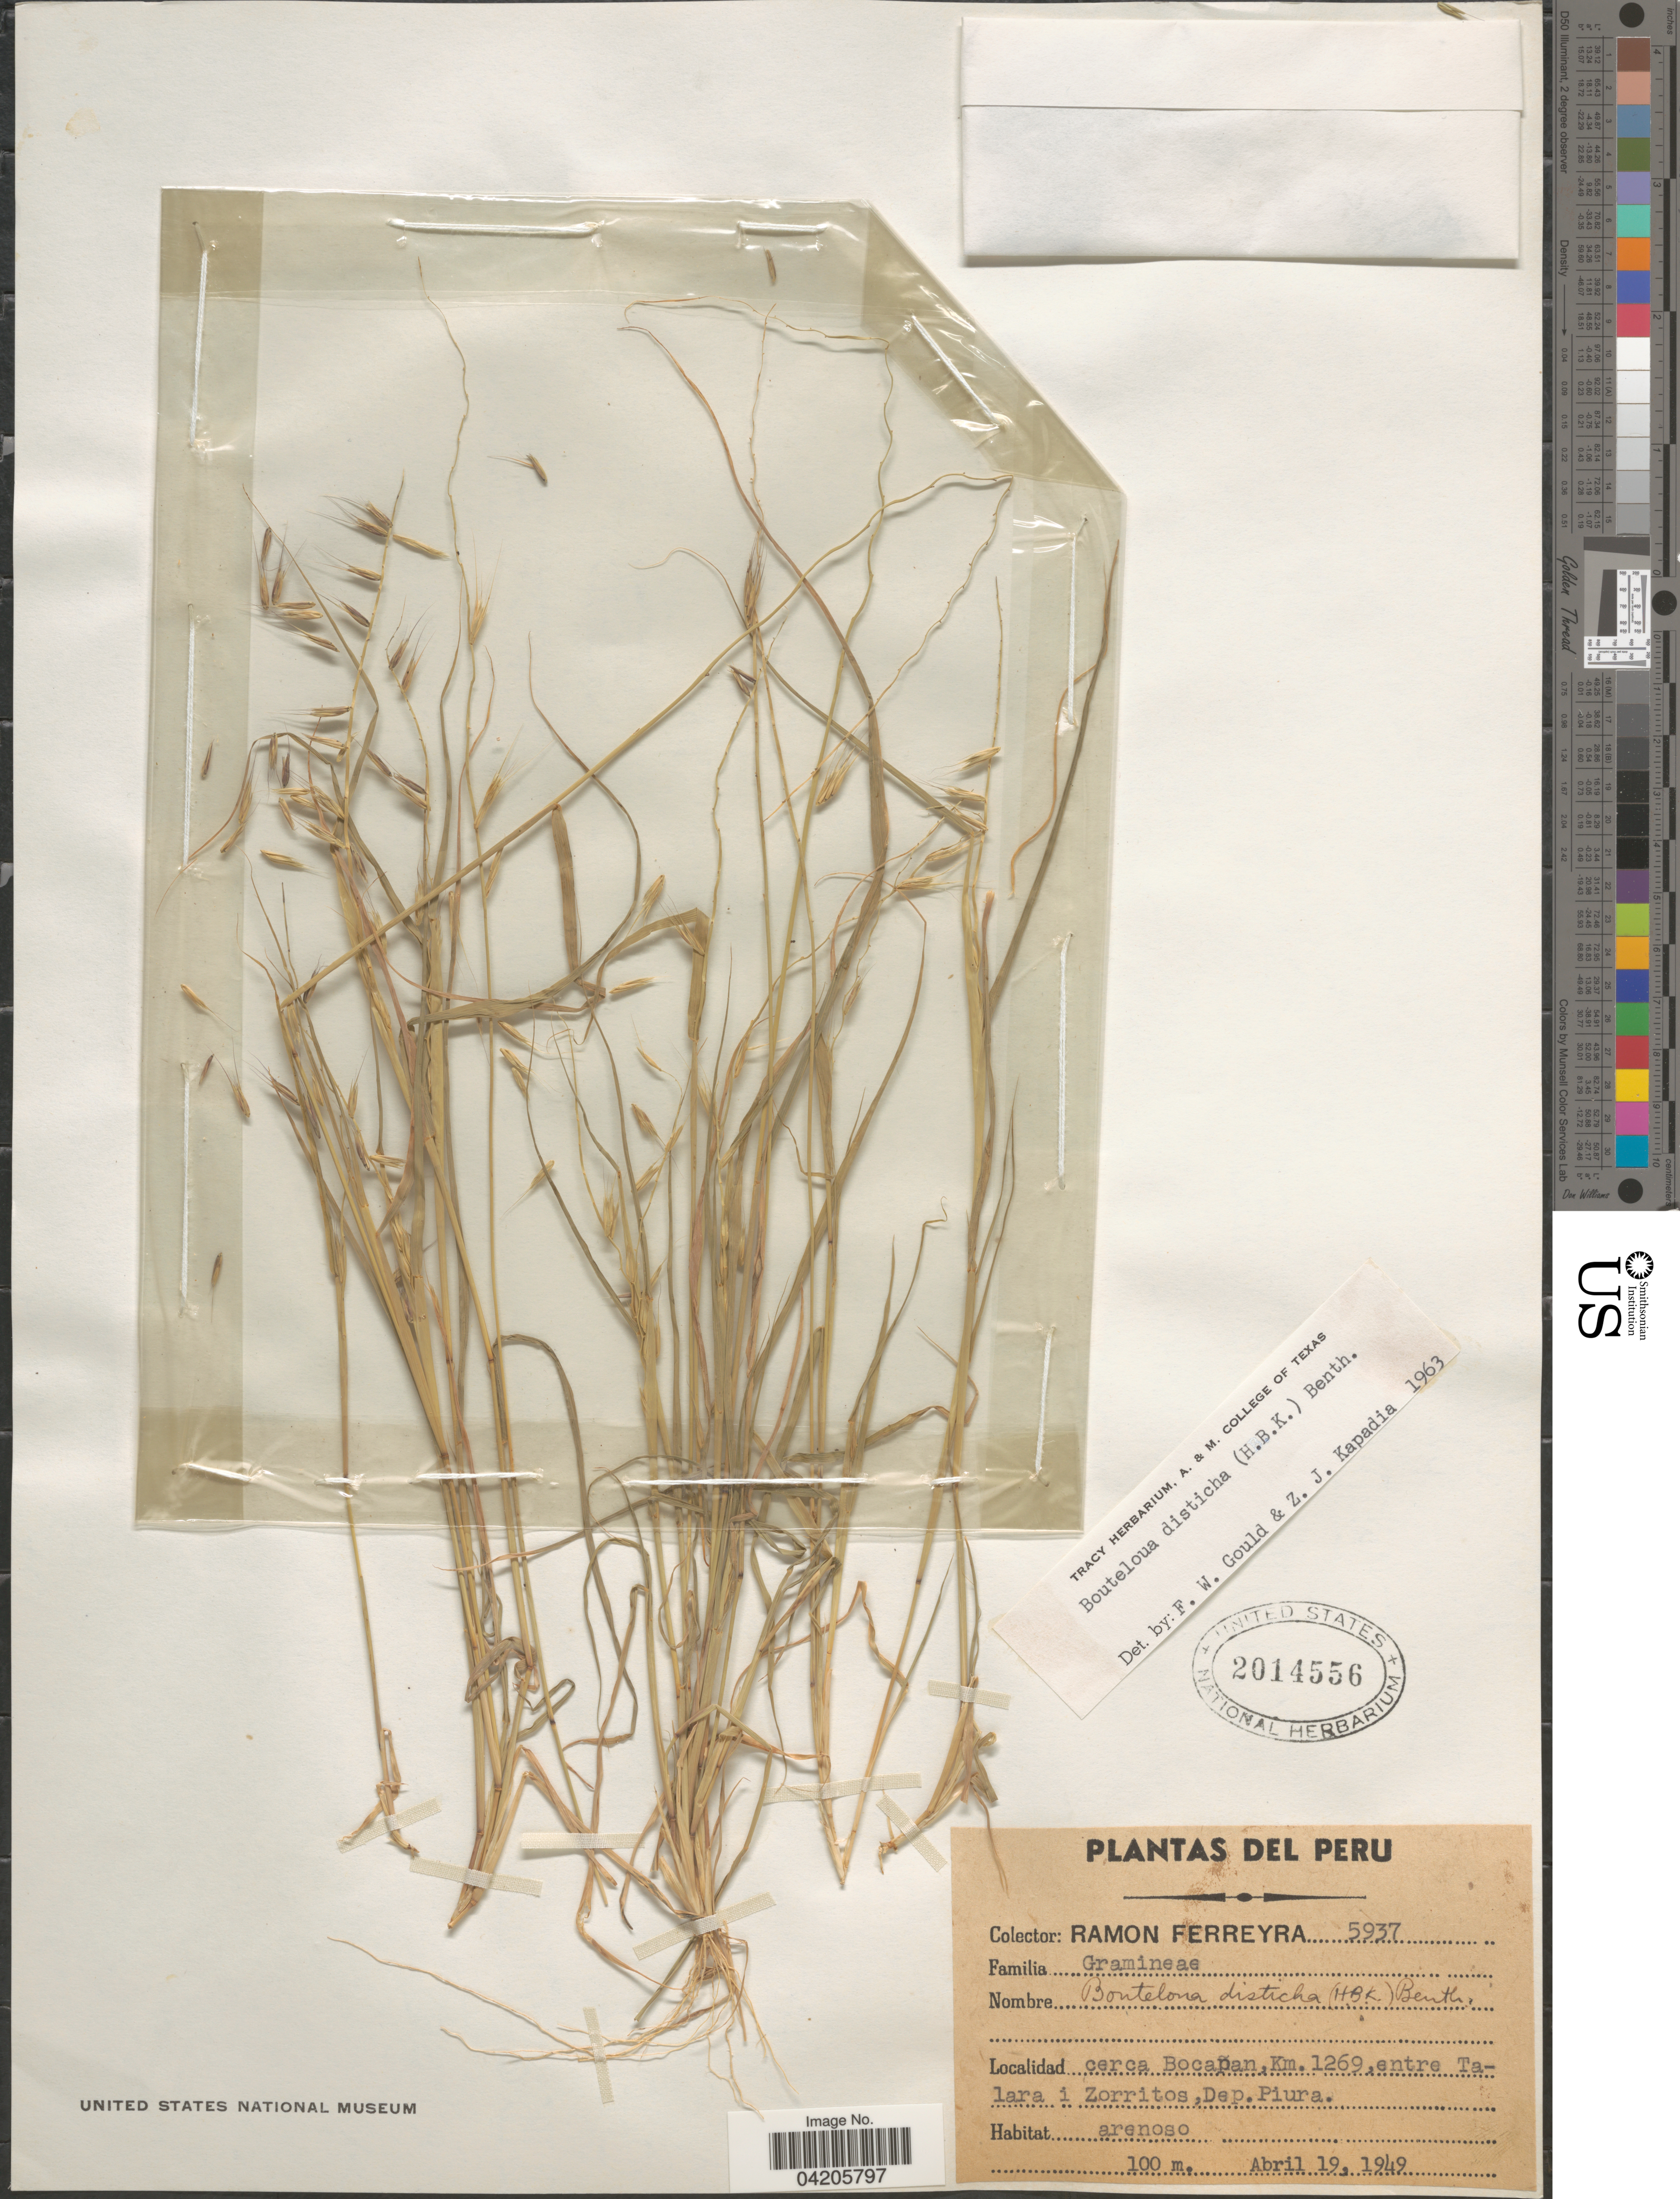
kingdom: Plantae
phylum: Tracheophyta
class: Liliopsida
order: Poales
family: Poaceae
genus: Bouteloua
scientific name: Bouteloua disticha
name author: (Kunth) Benth.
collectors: R. A. Ferreyra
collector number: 5937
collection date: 1949-04-19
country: Peru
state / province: Piura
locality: Cerca Bocapan, Km. 1269, entre Talara i Zorritos, Dep. Piura.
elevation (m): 100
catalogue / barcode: US 2014556